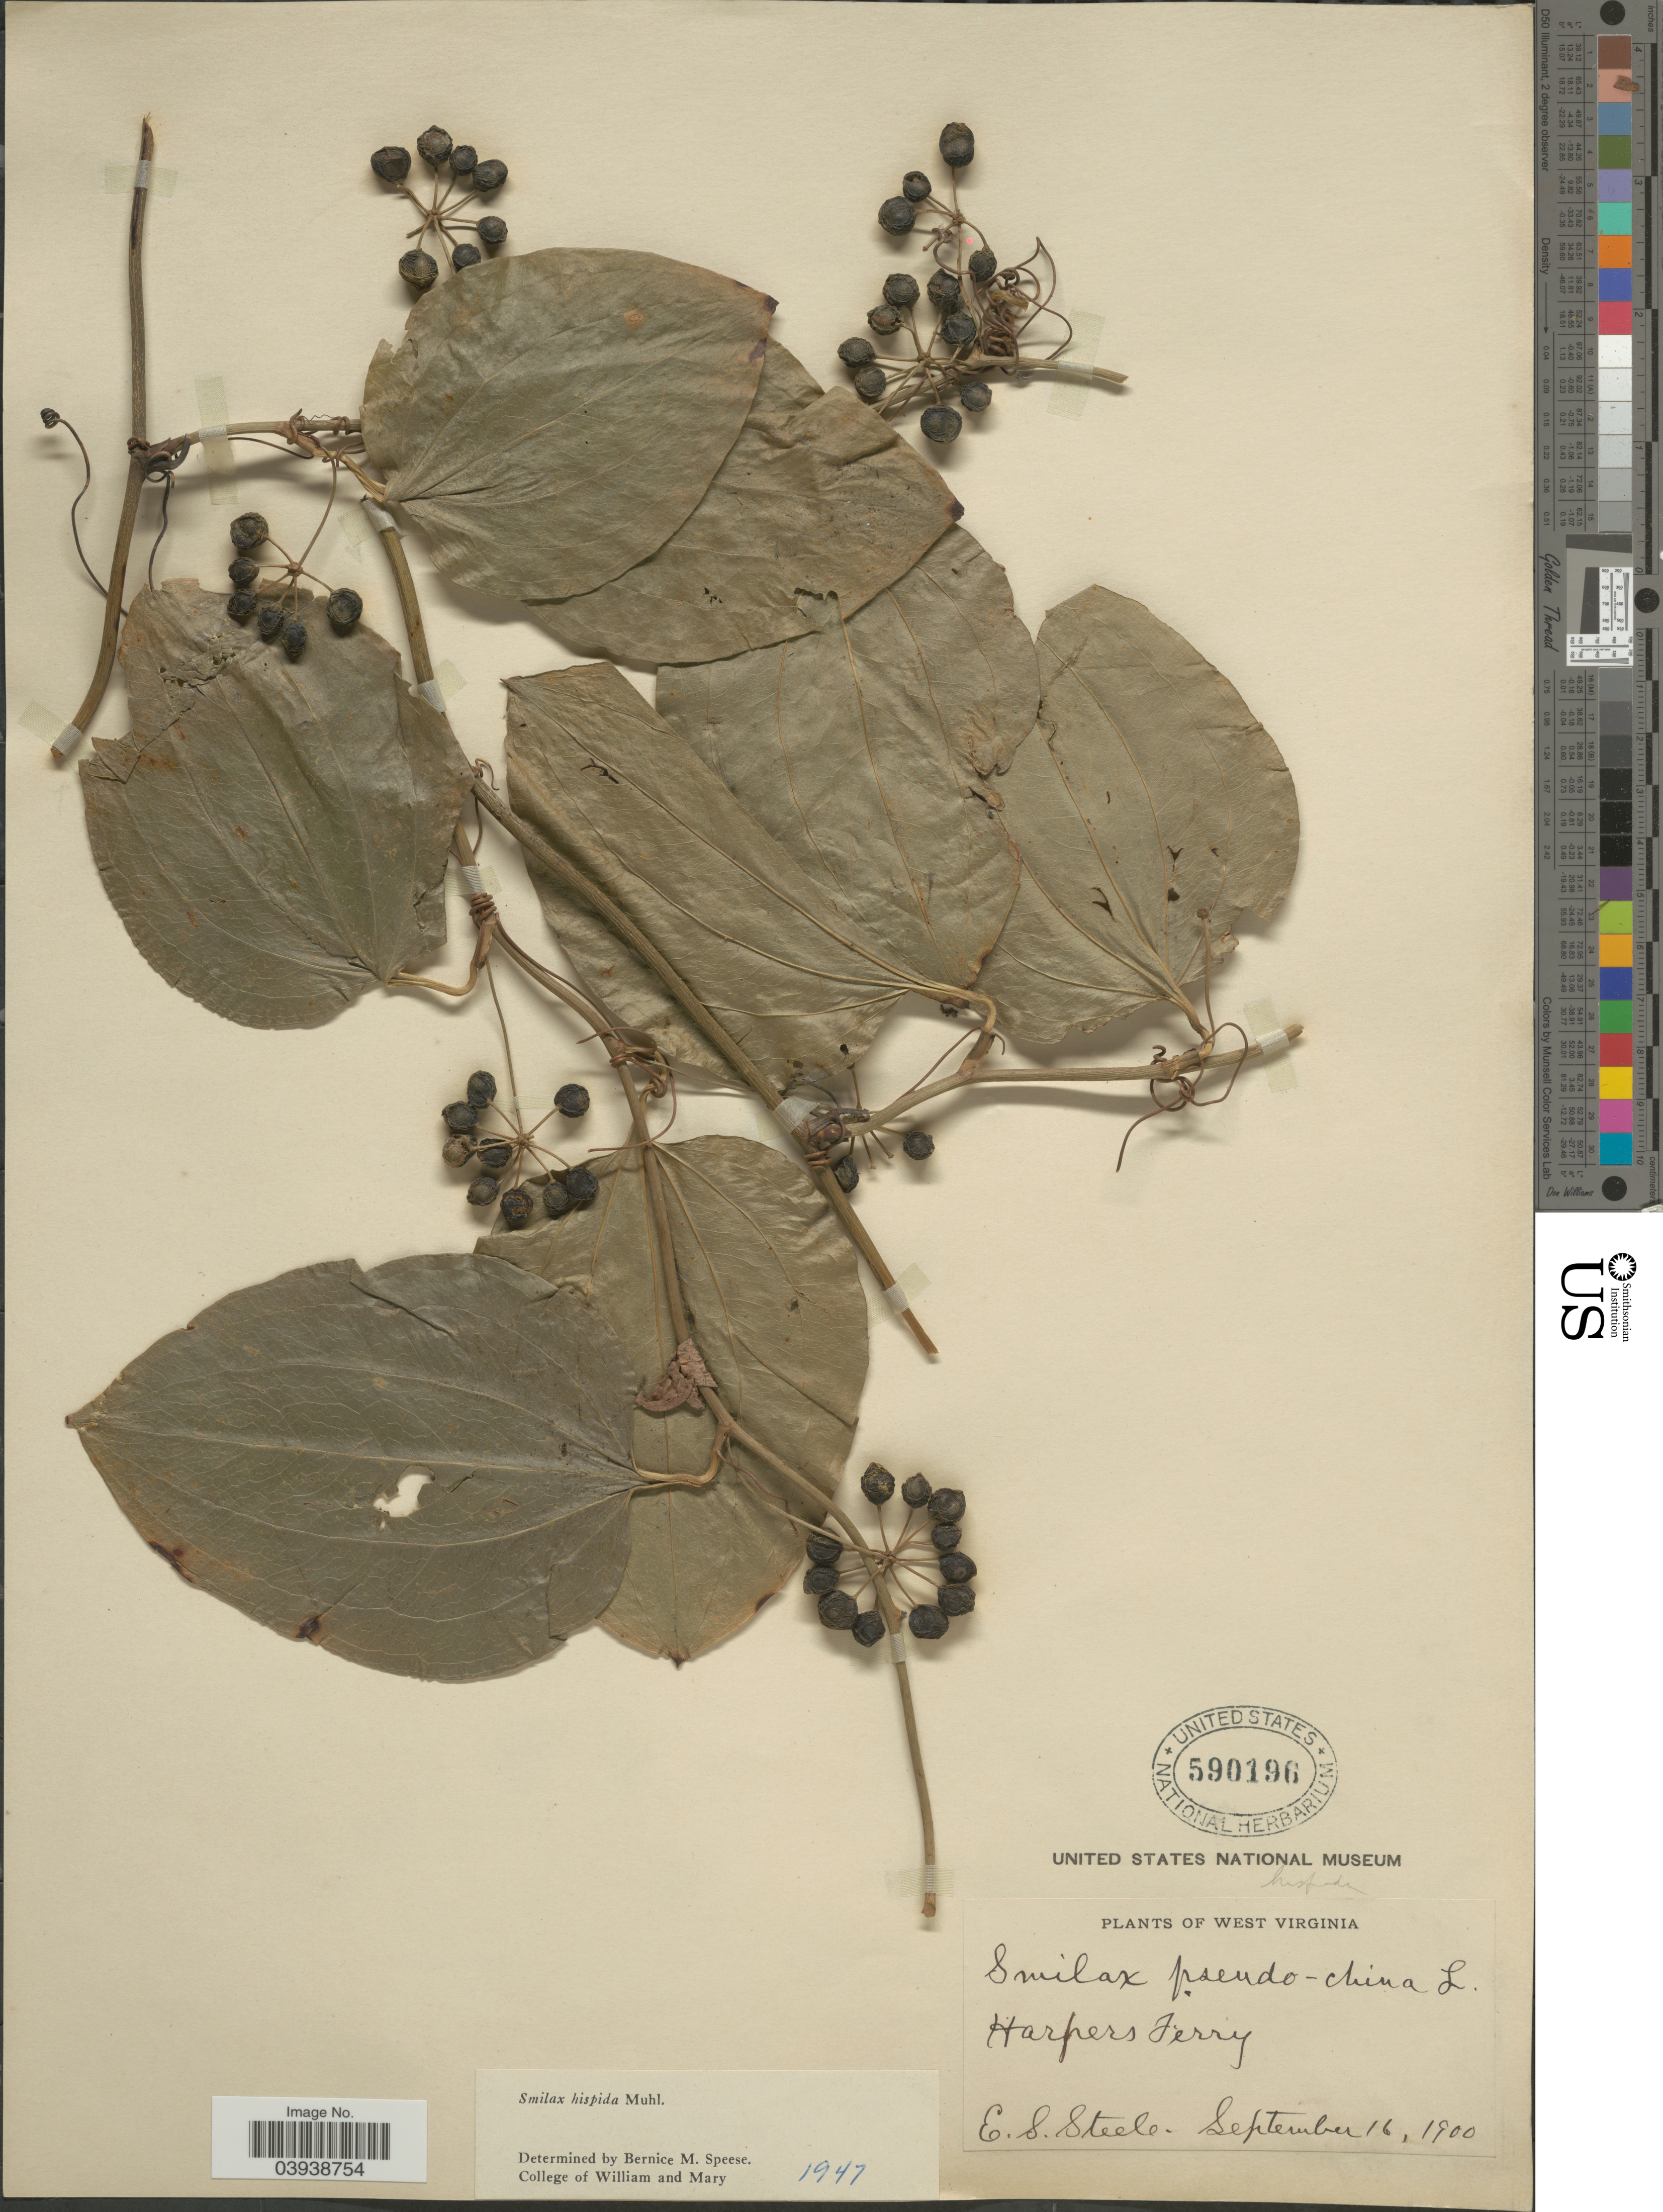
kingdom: Plantae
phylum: Tracheophyta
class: Liliopsida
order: Liliales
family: Smilacaceae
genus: Smilax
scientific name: Smilax hispida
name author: Raf.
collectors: E. Steele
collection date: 1900-09-16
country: United States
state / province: West Virginia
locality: Harpers Ferry.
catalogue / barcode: US 590196